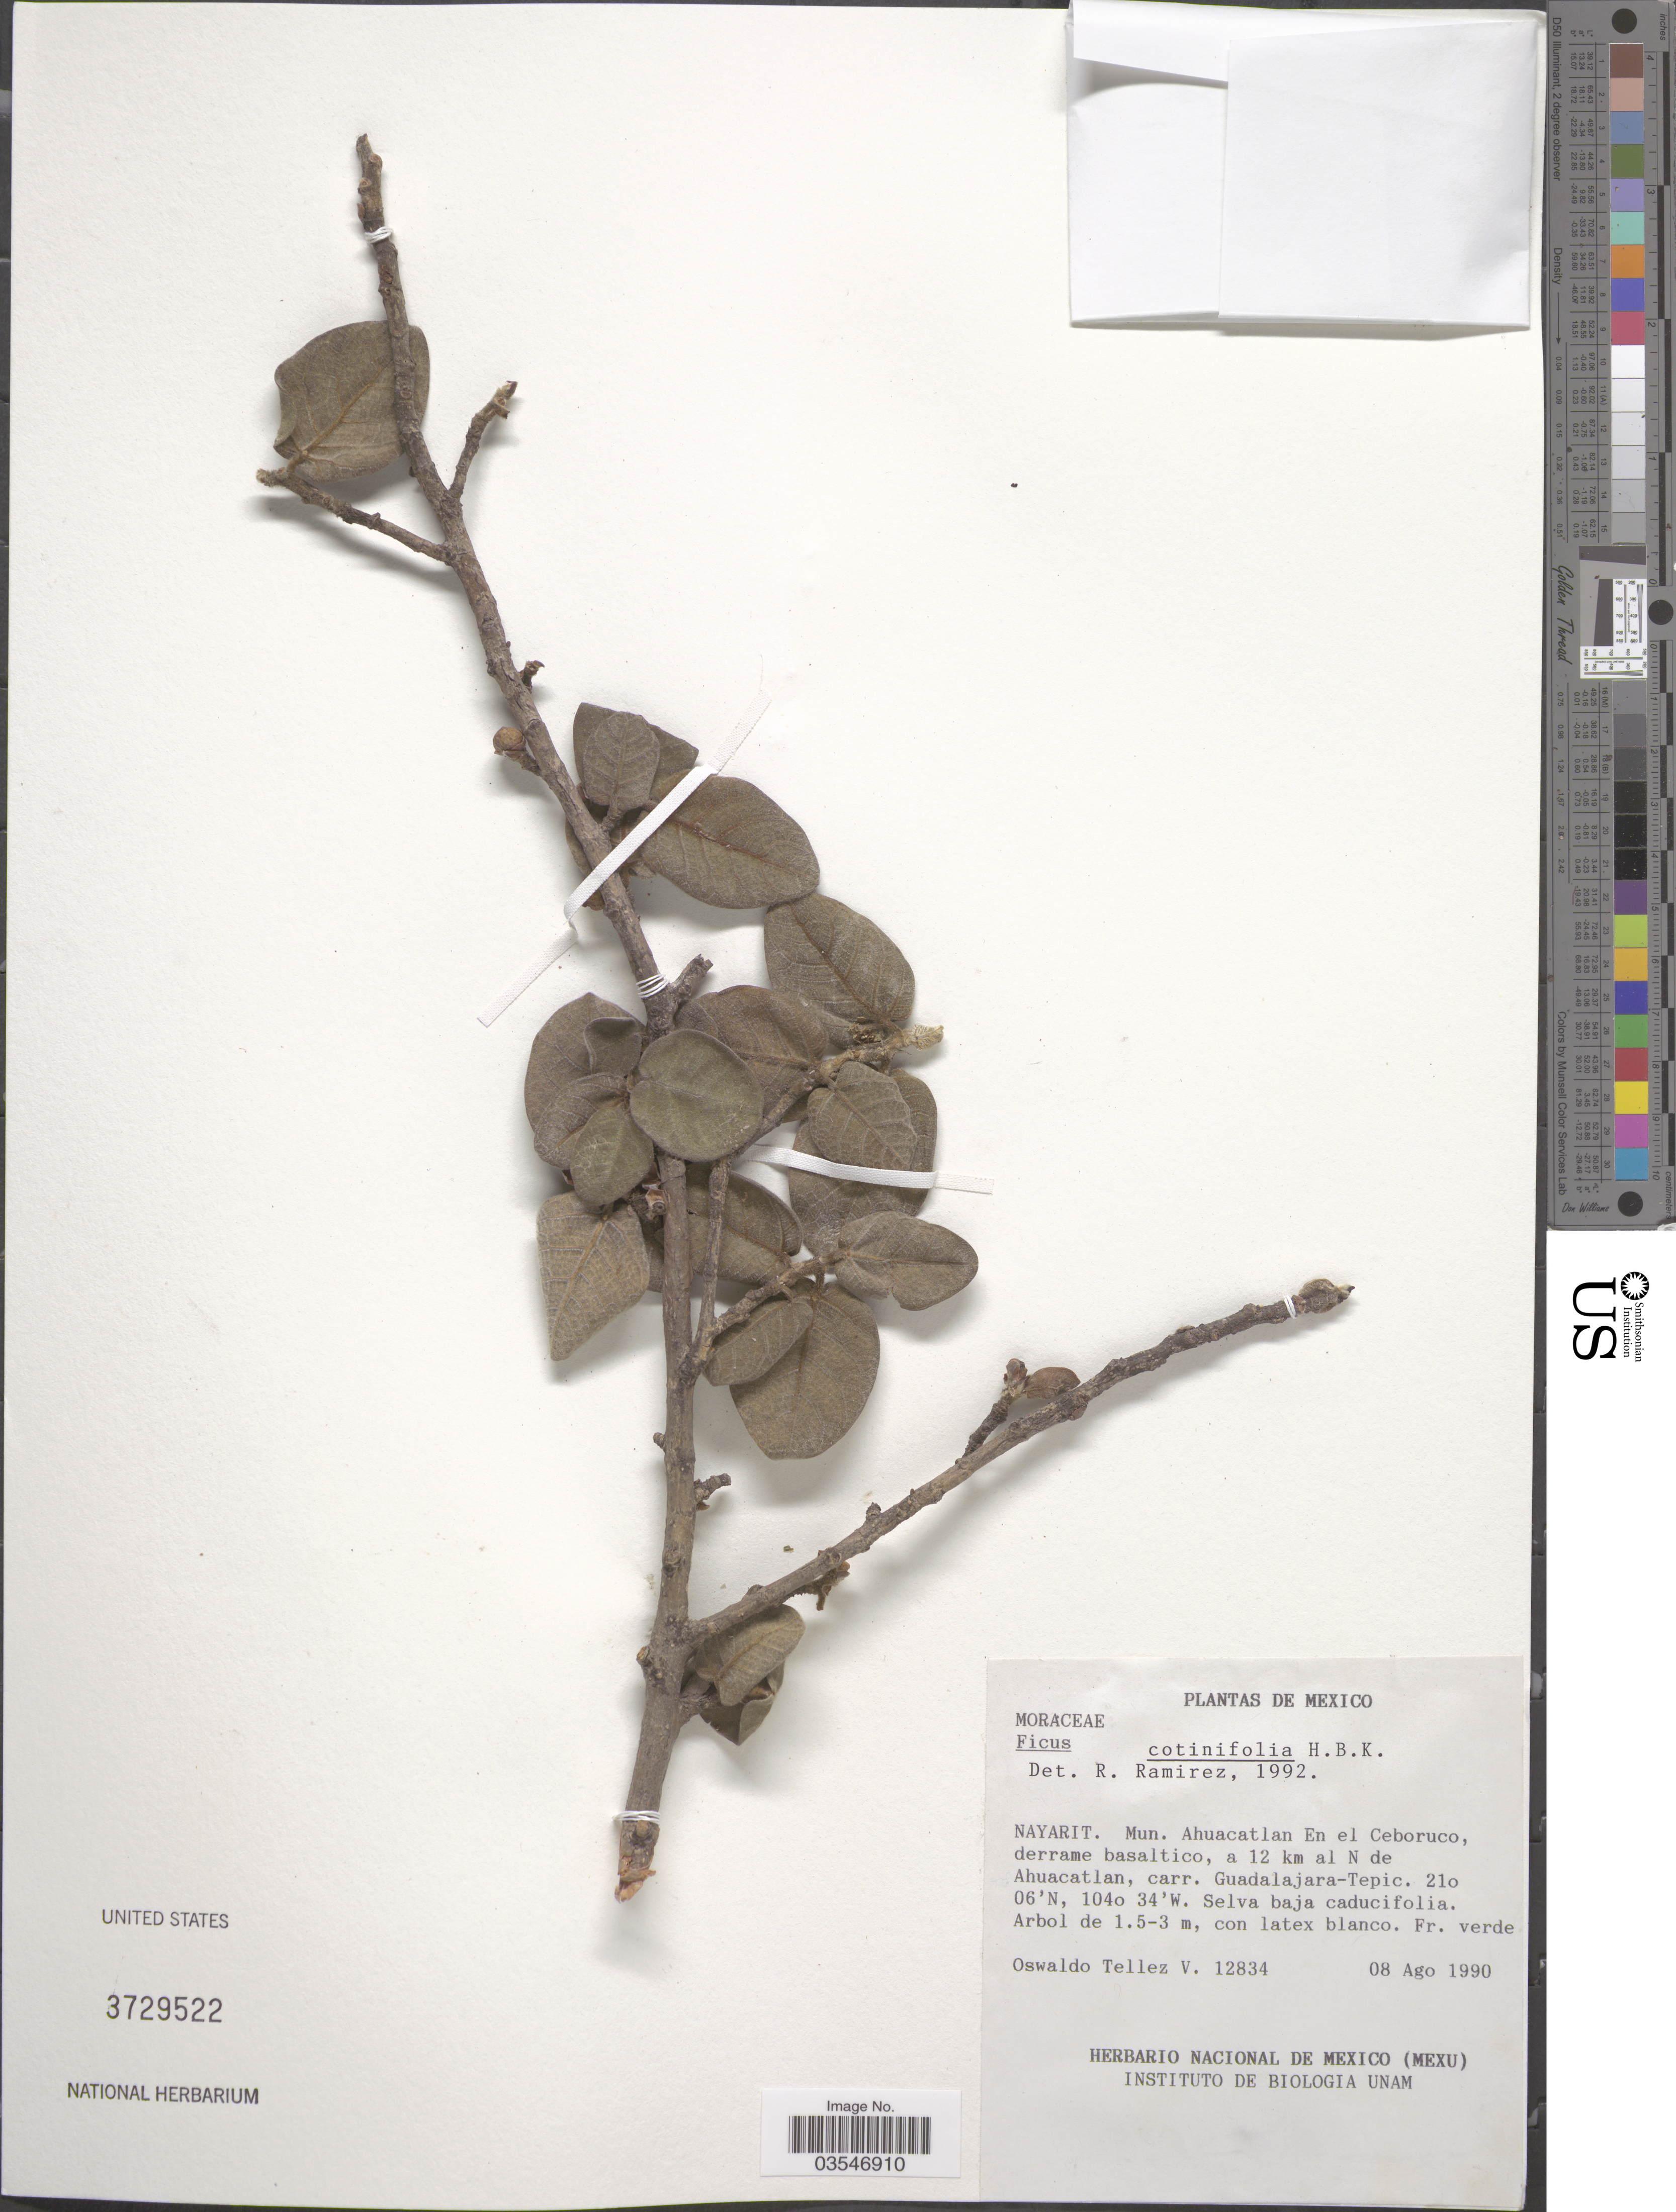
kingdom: Plantae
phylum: Tracheophyta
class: Magnoliopsida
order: Rosales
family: Moraceae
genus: Ficus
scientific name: Ficus pringlei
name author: S. Watson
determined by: Pederneiras, Leandro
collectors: O. Téllez V.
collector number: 12834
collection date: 1990-08-08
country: Mexico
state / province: Nayarit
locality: Mun. Ahuacatlan En el Ceboruco derrame basaltico, a 12 km al N de Ahuacatlan, carr. Guadalajara-Tepic.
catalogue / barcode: US 3729522